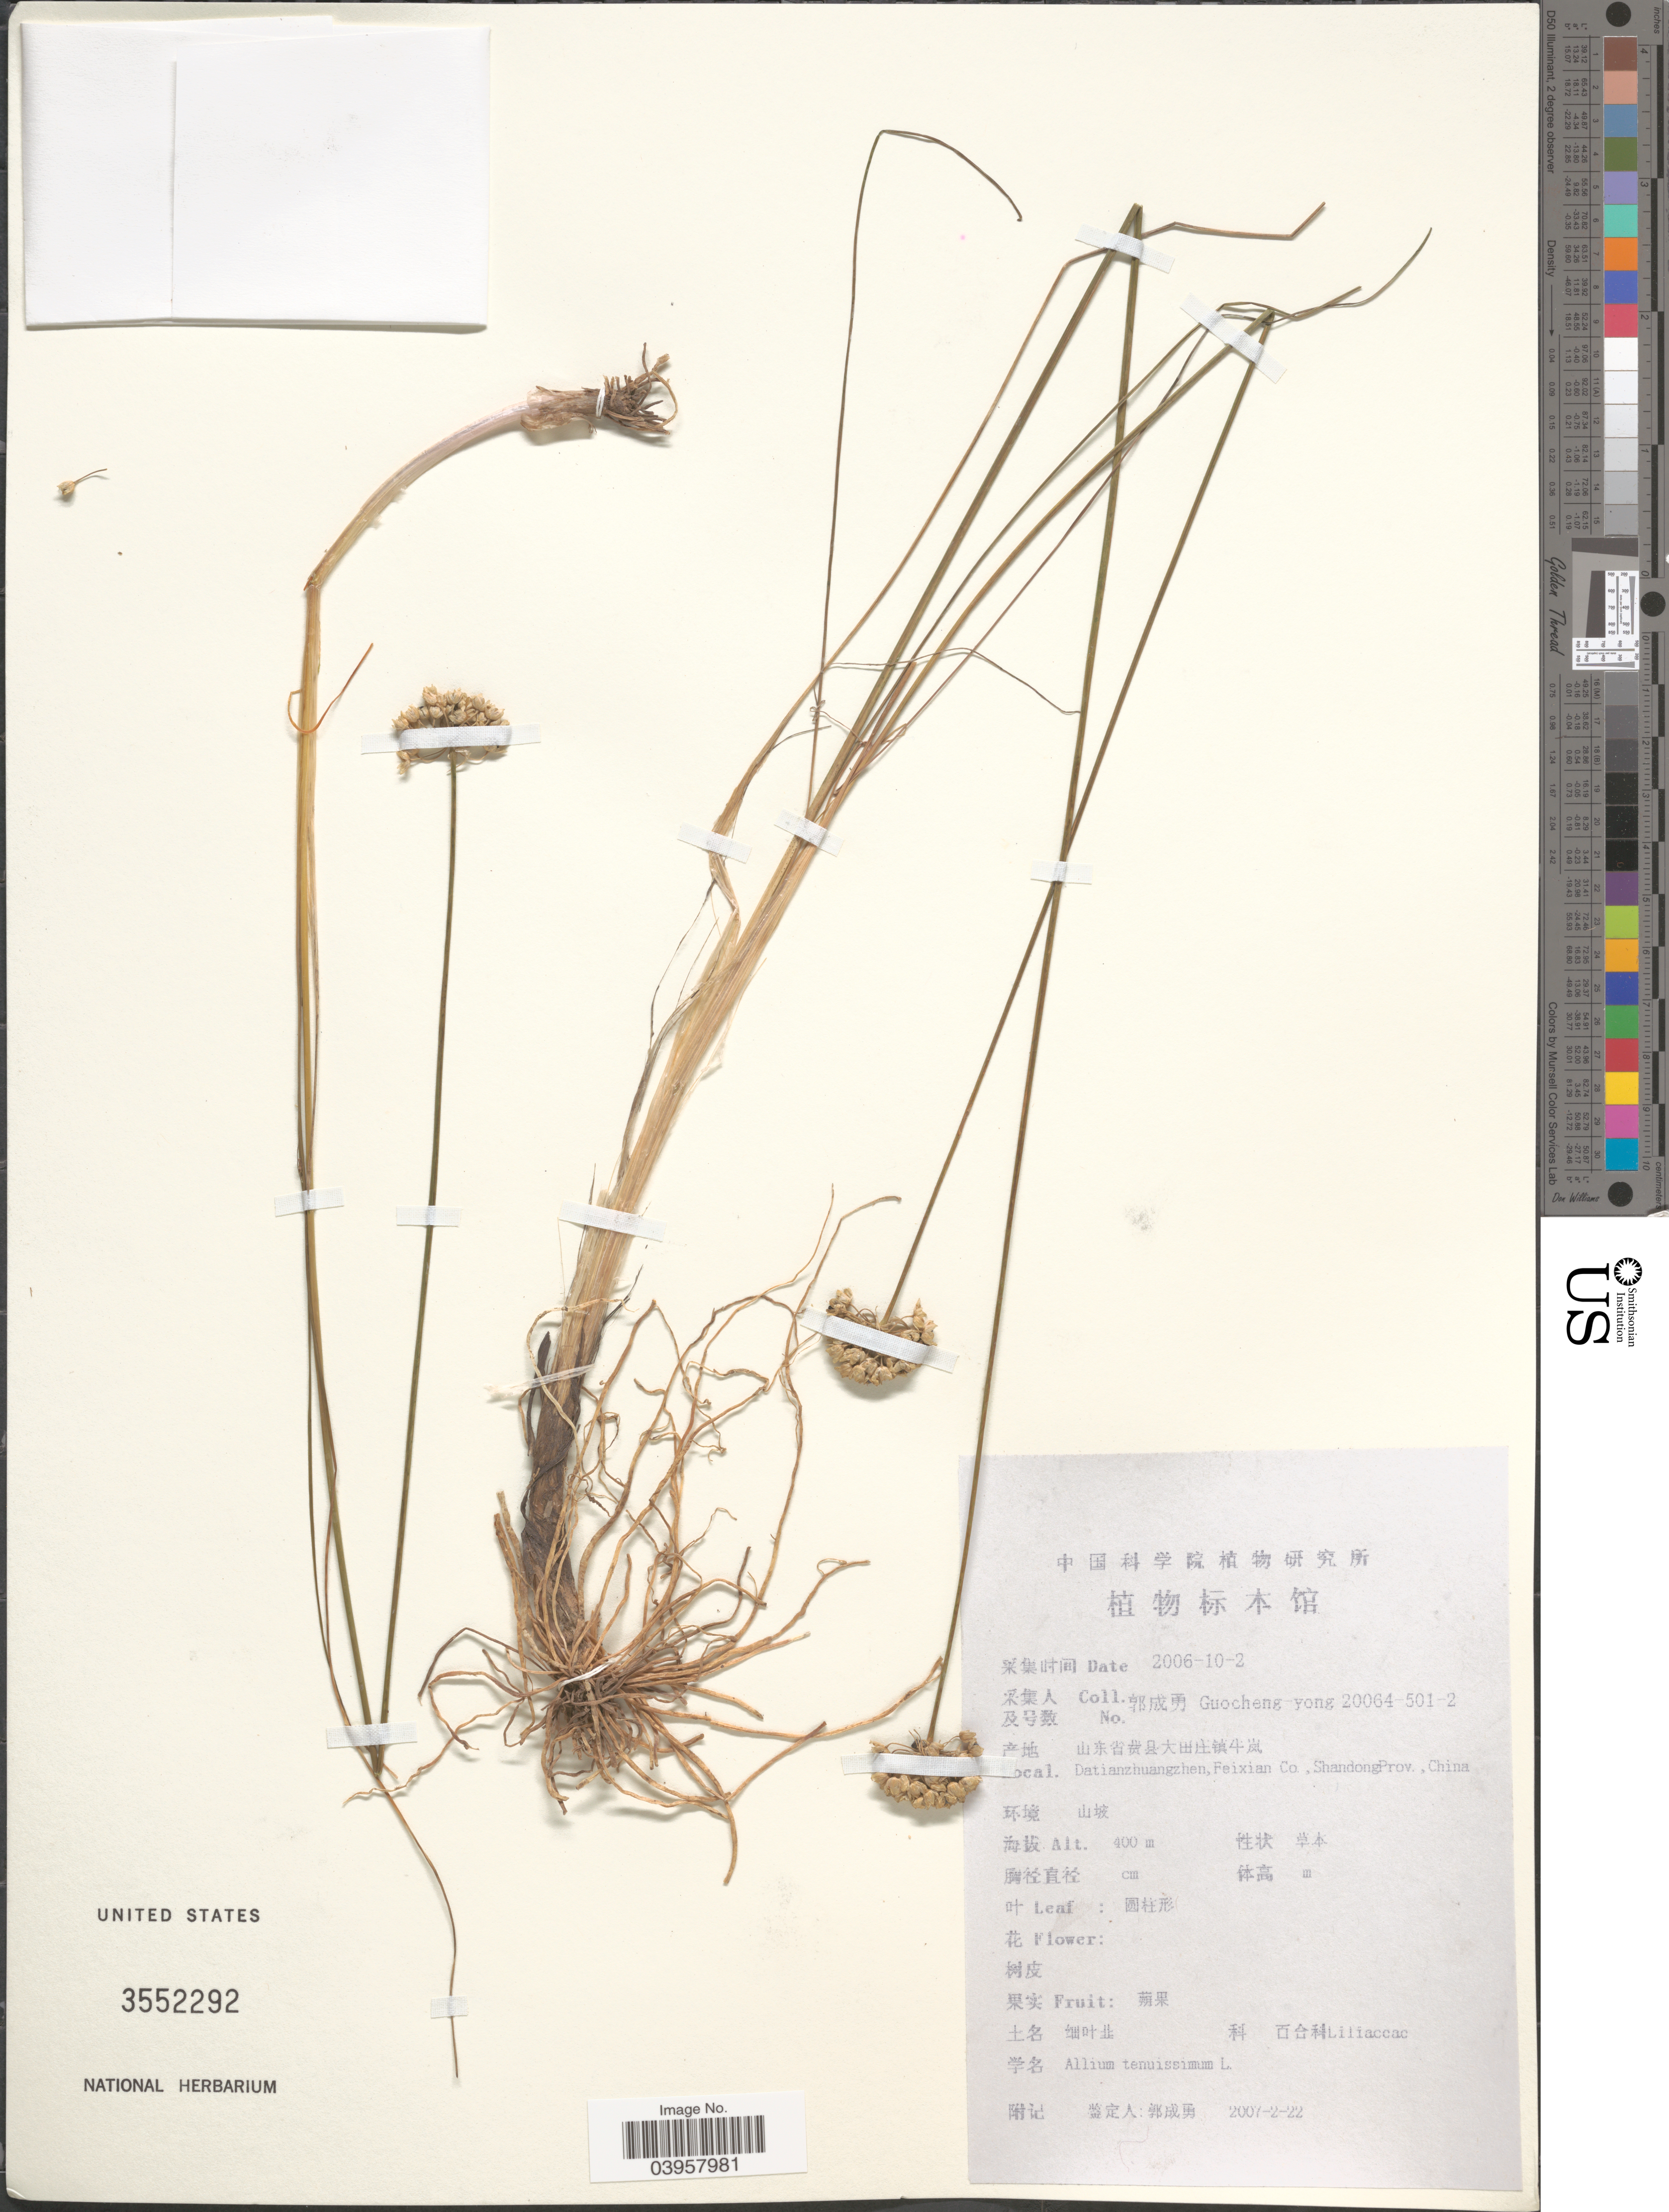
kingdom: Plantae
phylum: Tracheophyta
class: Liliopsida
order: Asparagales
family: Amaryllidaceae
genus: Allium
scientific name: Allium tenuissimum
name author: L.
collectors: Guo cheng-yong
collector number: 20064-501-2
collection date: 2006-10-02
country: China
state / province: Shandong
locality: Datianzhuangzhen, Feixian Co.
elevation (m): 400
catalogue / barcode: US 3552292